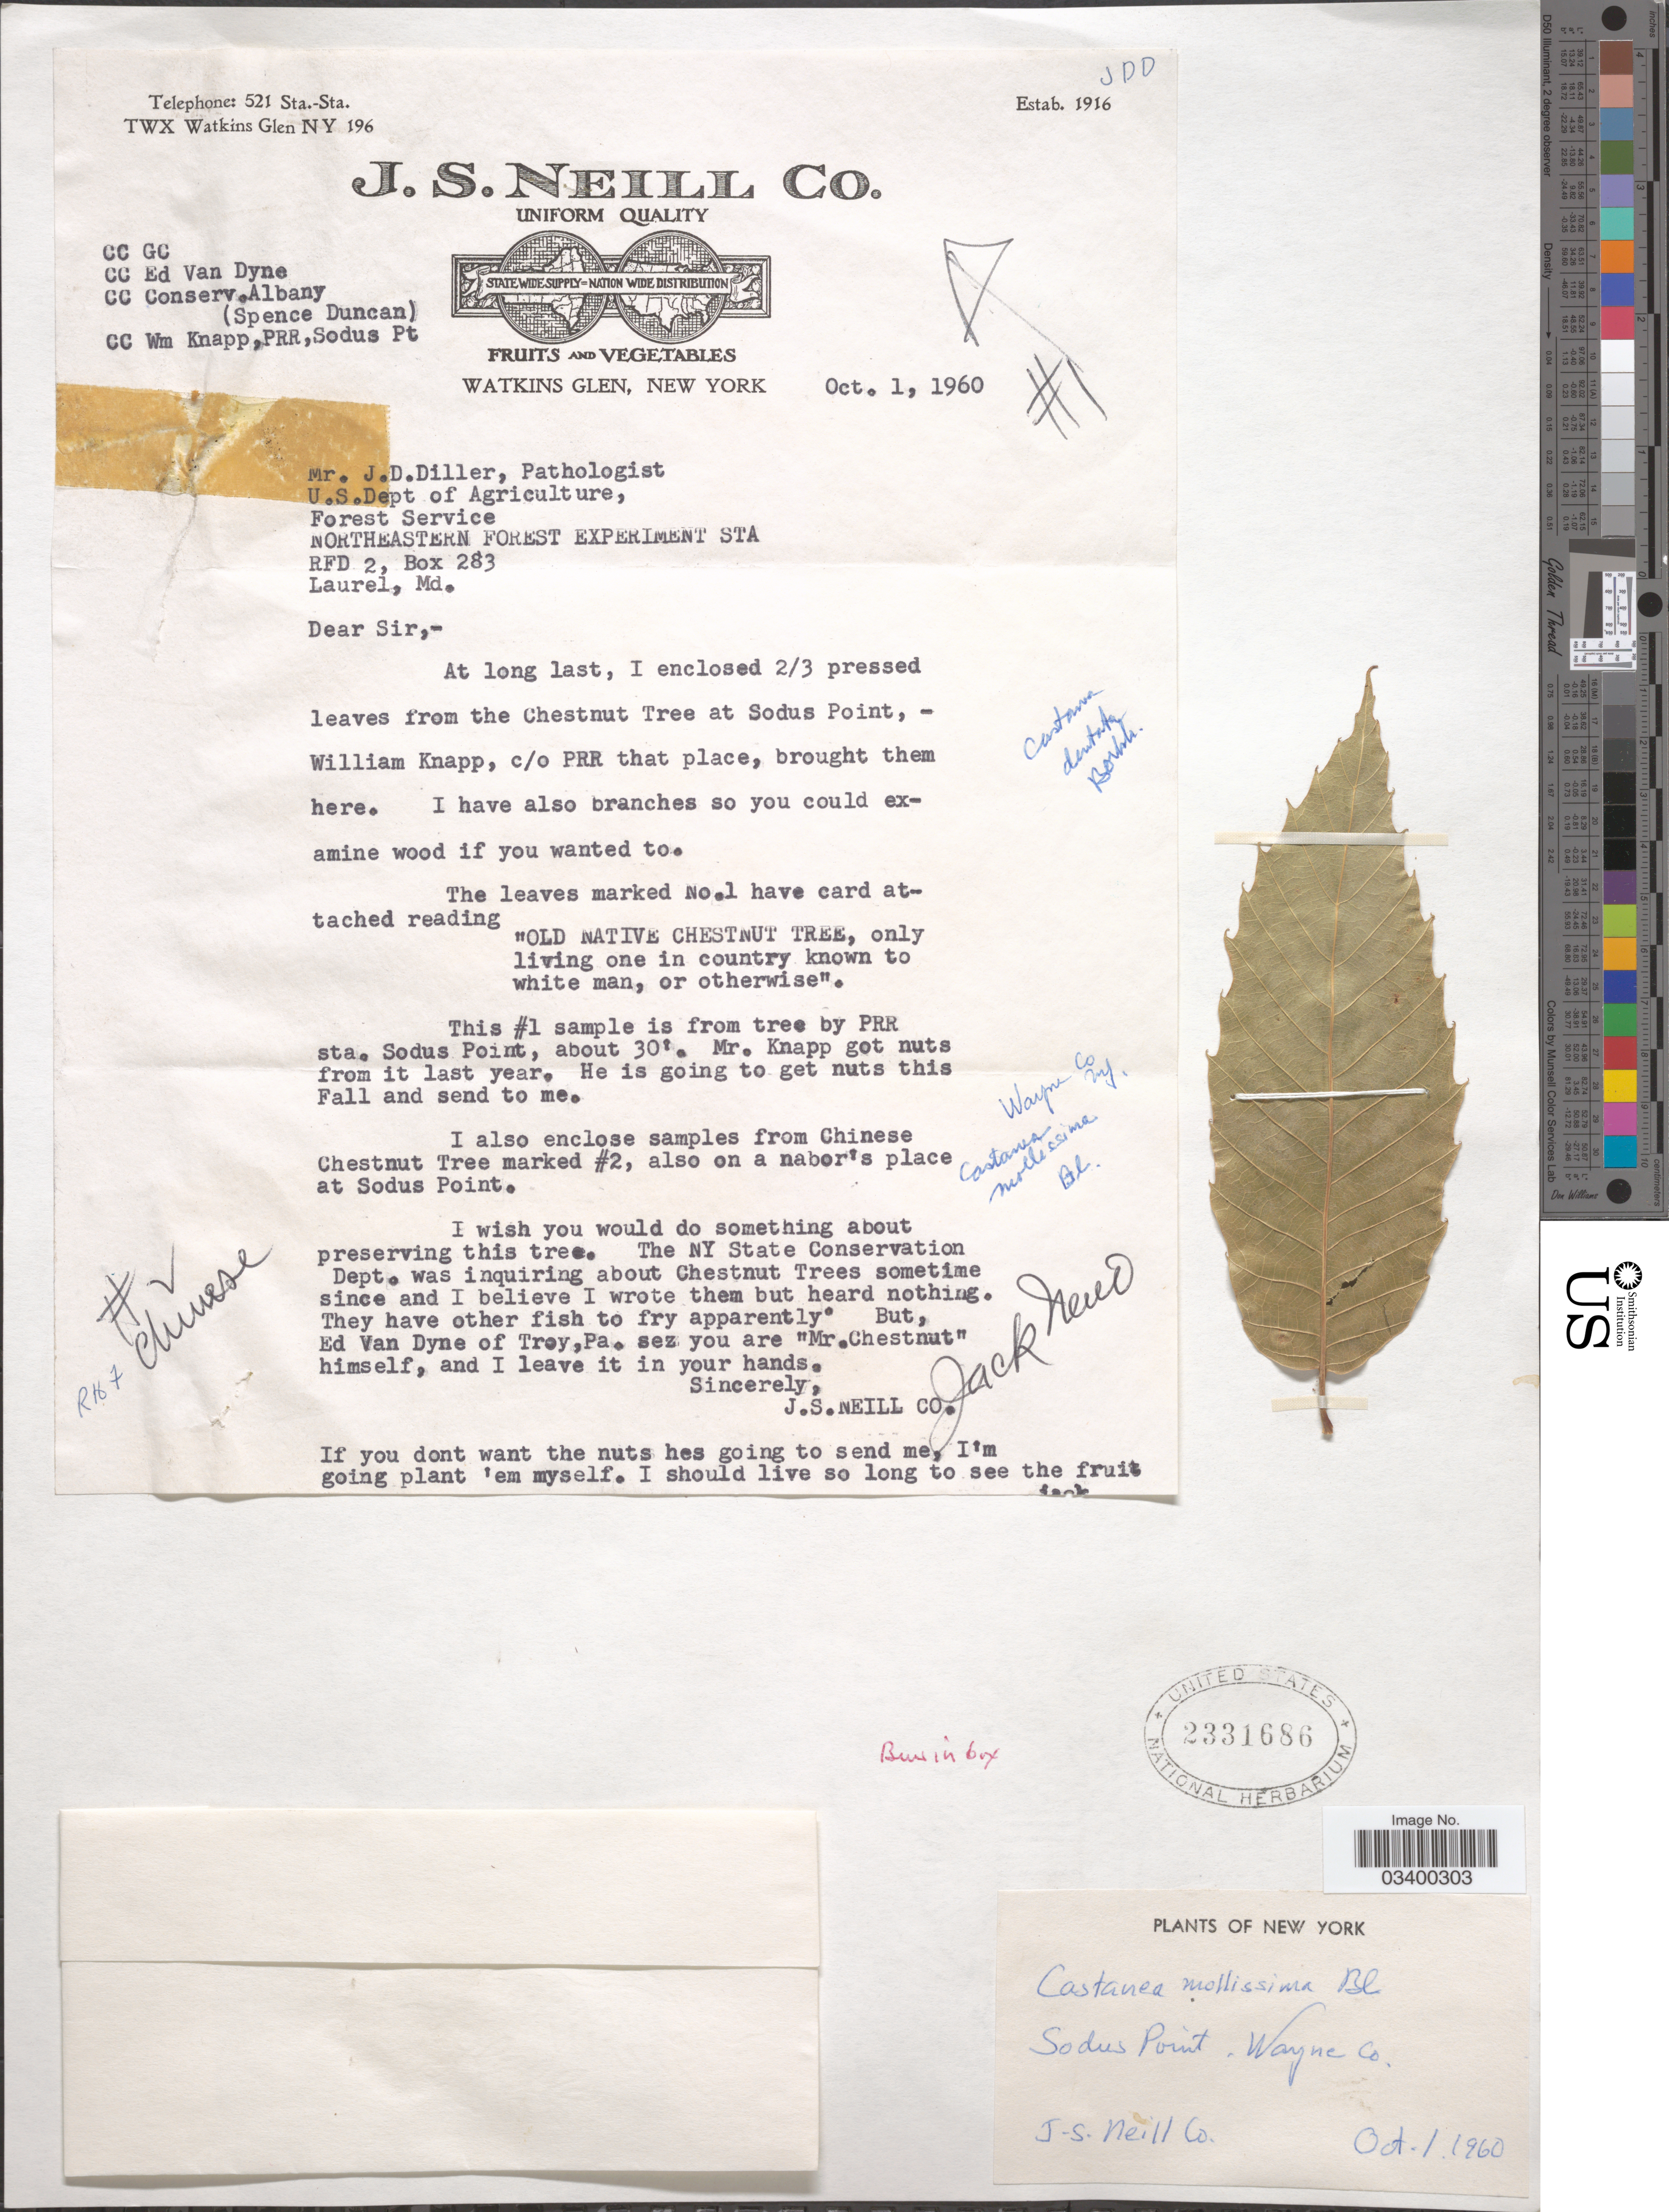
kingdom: Plantae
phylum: Tracheophyta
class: Magnoliopsida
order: Fagales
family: Fagaceae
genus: Castanea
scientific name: Castanea dentata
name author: (Marshall) Borkh.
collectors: J. Neill Co.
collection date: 1960-10-01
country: United States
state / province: New York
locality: Sodus Point. Wayne Co.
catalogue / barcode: US 2331686